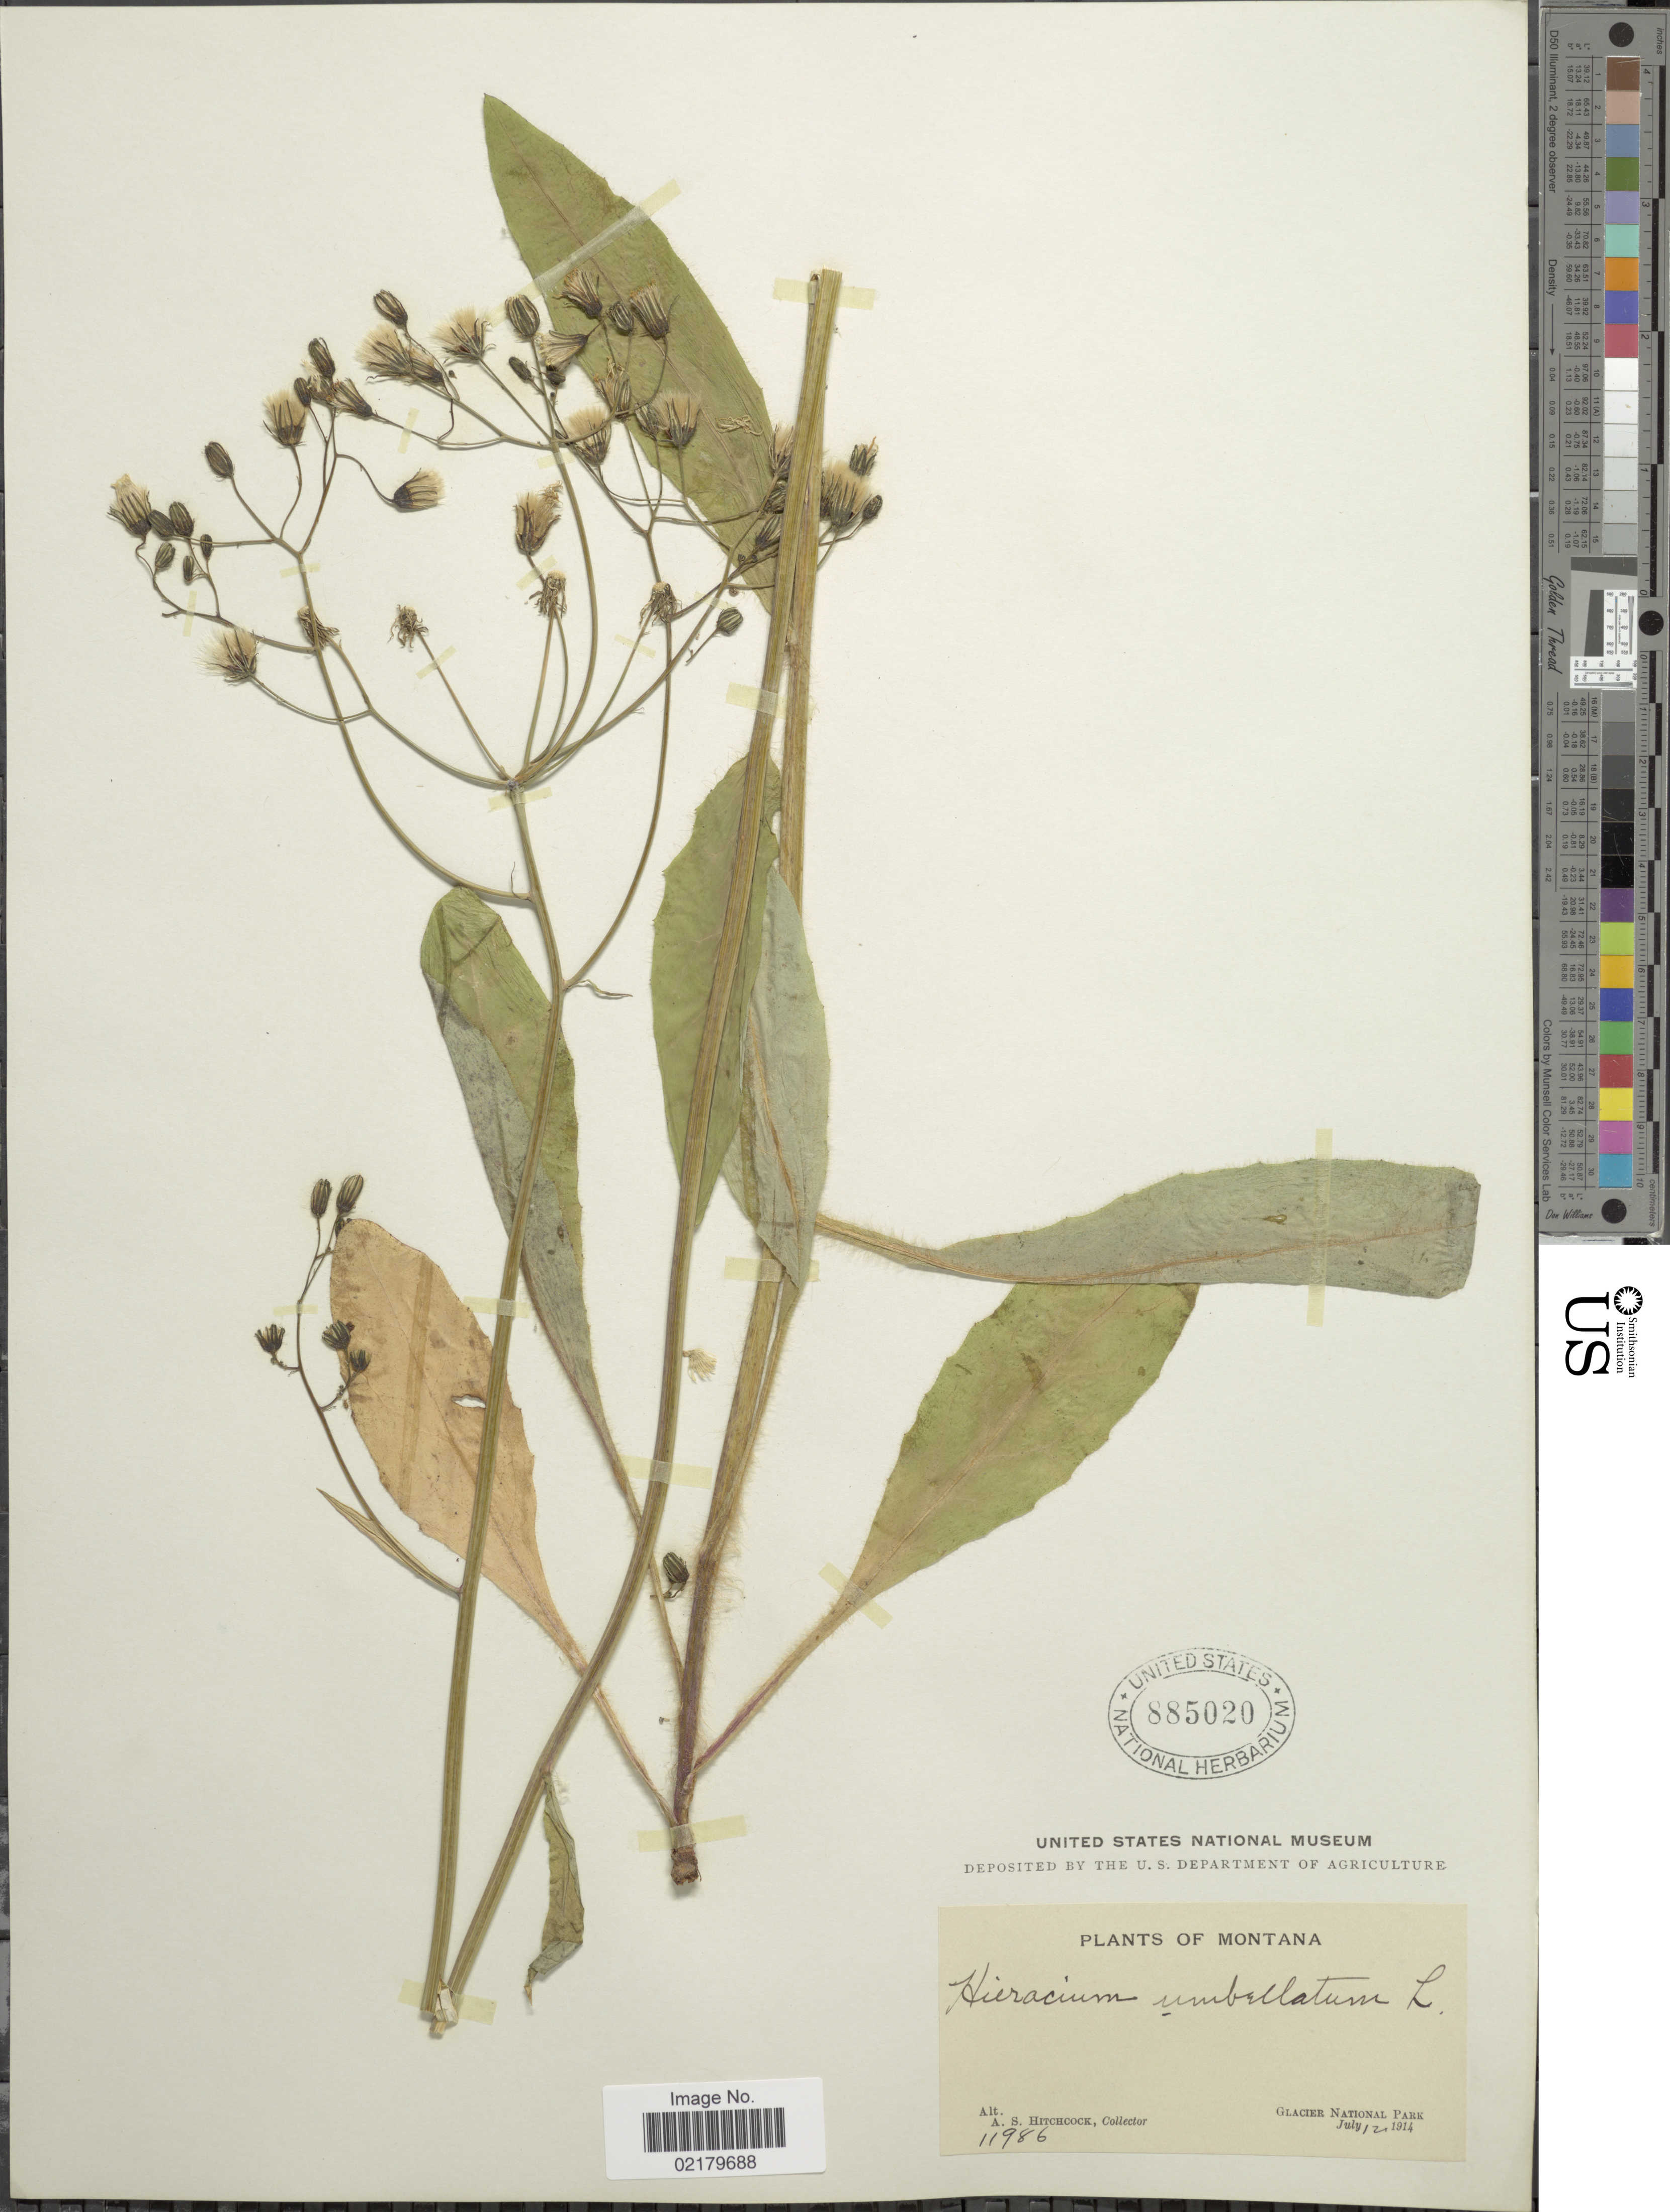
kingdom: Plantae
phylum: Tracheophyta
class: Magnoliopsida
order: Asterales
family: Asteraceae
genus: Hieracium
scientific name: Hieracium albiflorum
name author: Hook.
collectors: A. S. Hitchcock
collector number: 11986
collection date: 1914-07-12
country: United States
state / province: Montana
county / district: Flathead / Glacier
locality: Glacier National Park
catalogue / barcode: US 885020